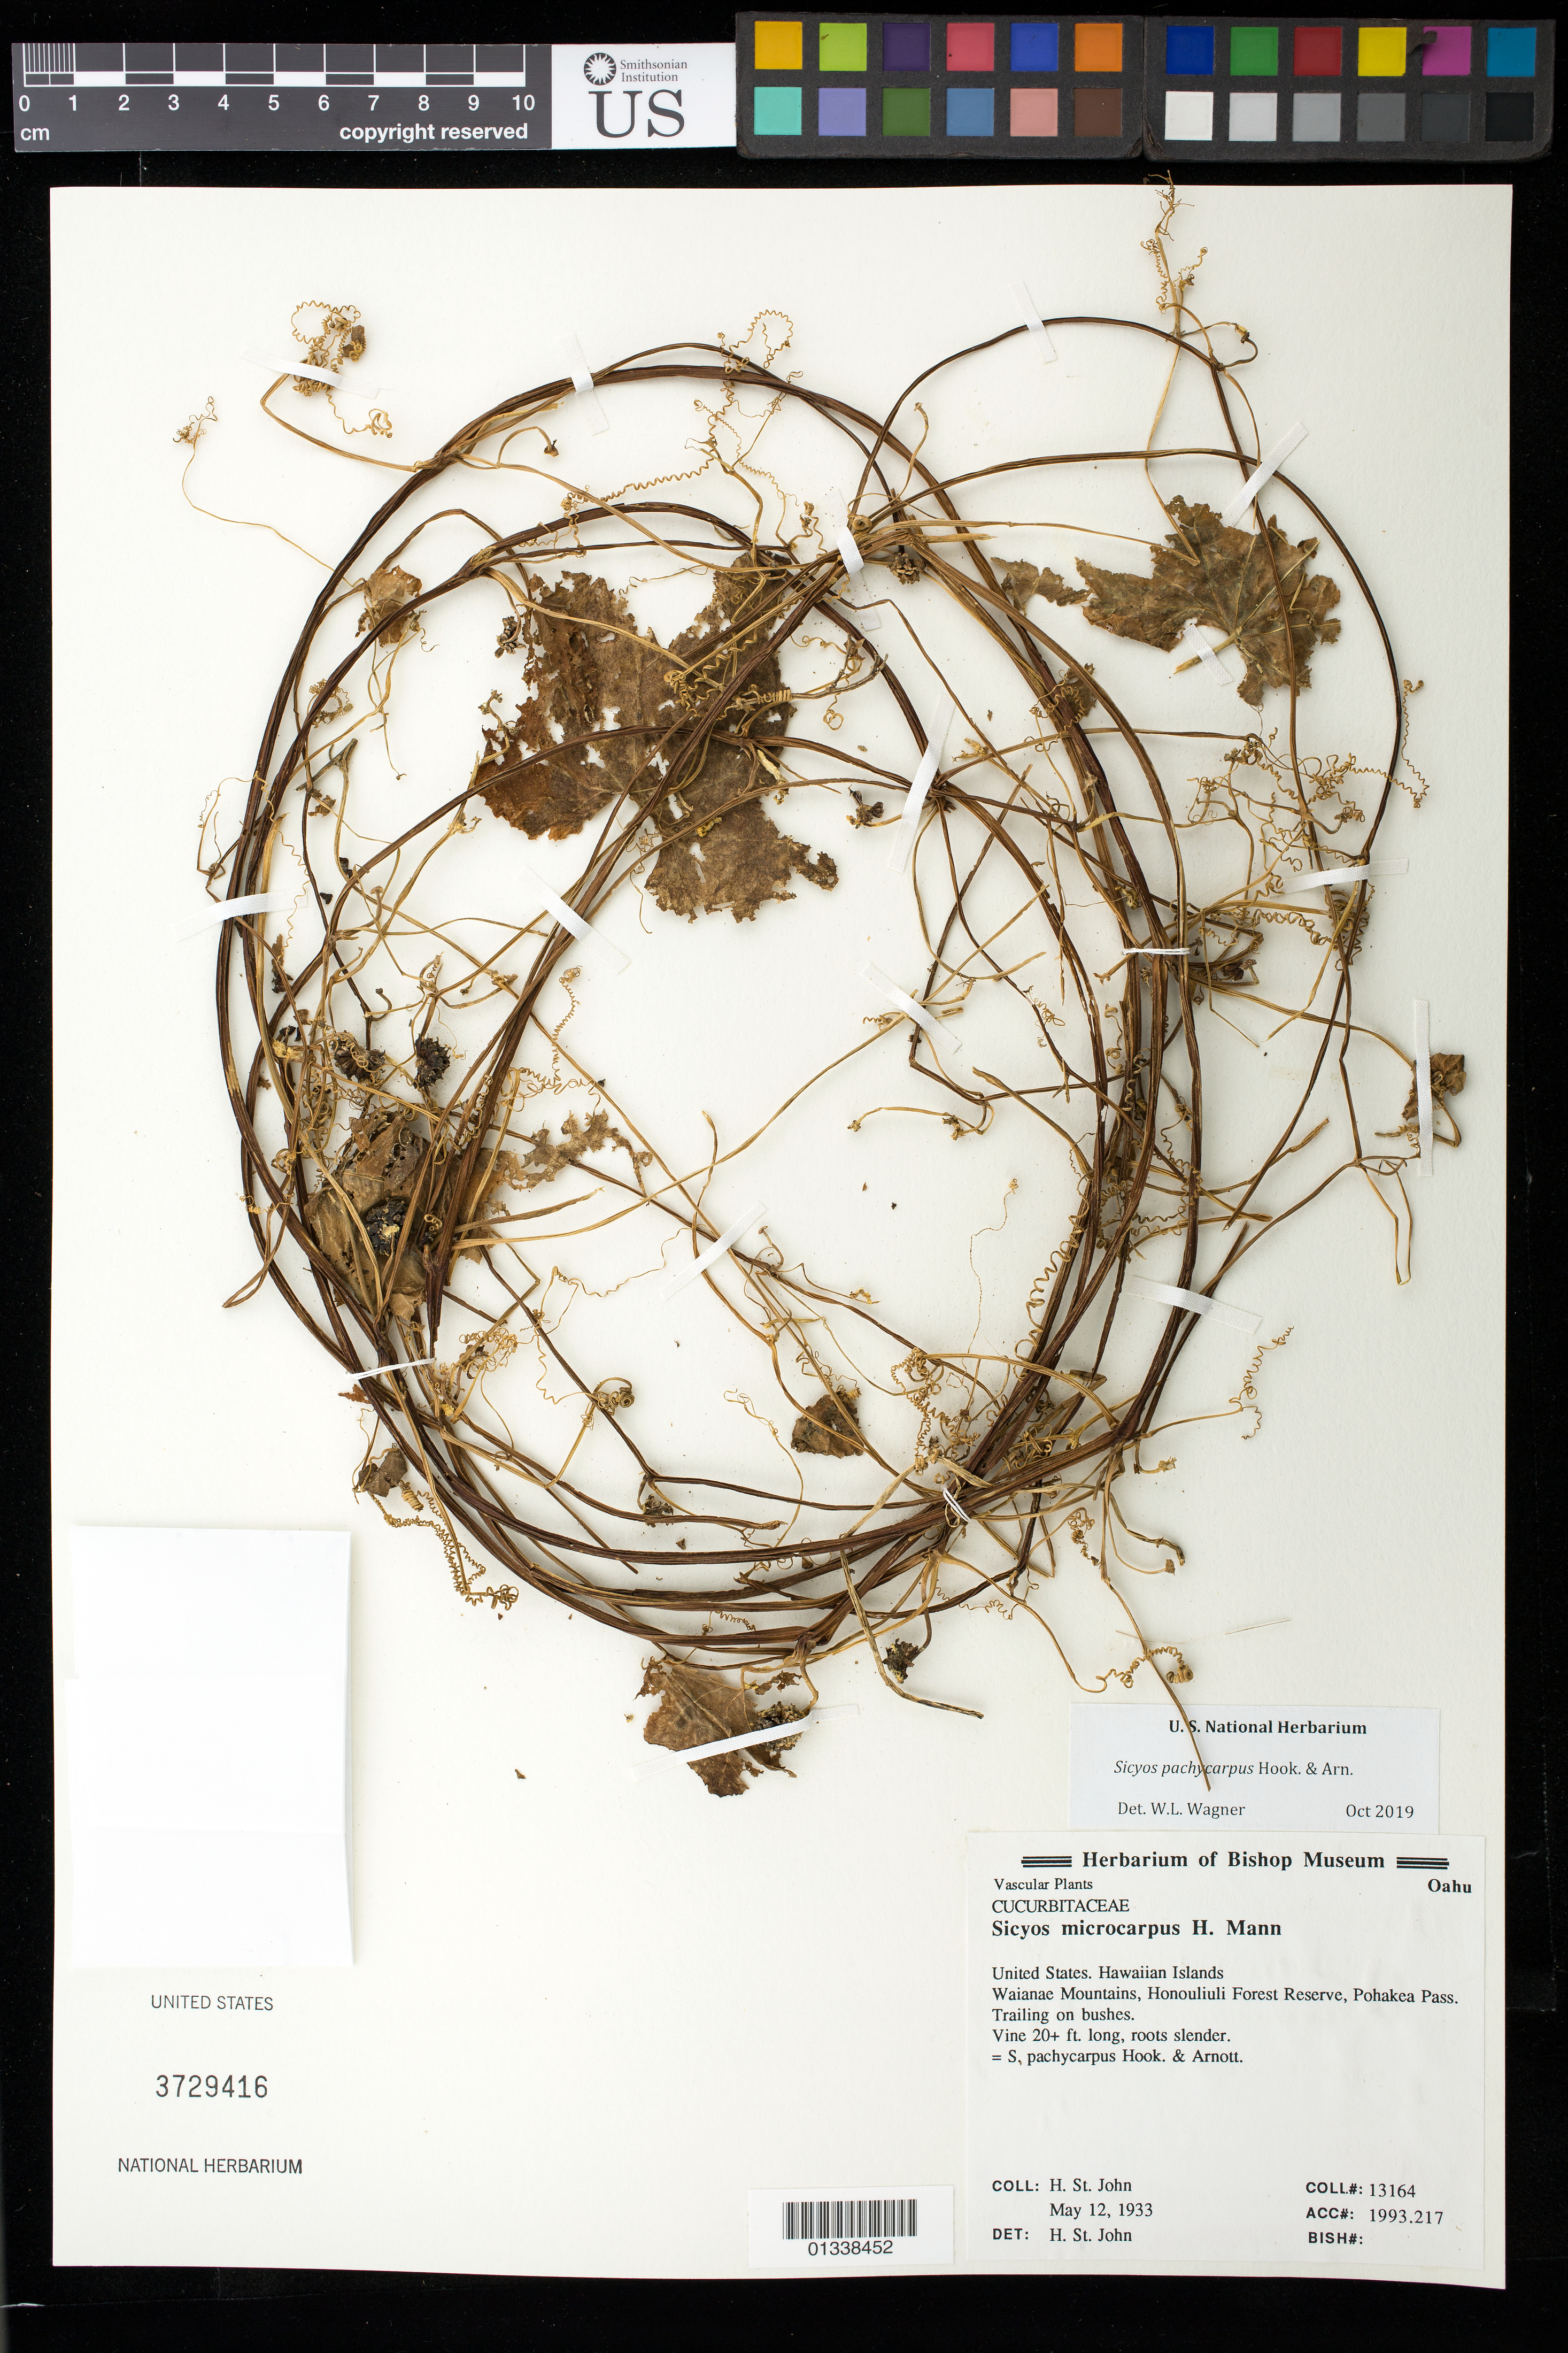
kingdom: Plantae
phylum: Tracheophyta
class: Magnoliopsida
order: Cucurbitales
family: Cucurbitaceae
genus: Sicyos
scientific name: Sicyos pachycarpus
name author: Hook. & Arn.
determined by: Wagner, W. L., (BOT), Smithsonian Institution - National Museum of Natural History (UNITED STATES)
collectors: H. St. John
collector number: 13164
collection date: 1933-05-12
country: United States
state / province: Hawaii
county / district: Honolulu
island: Oahu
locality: Waianae Mountains, Honouliuli Forest Reserve, Pohakea Pass.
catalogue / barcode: US 3729416